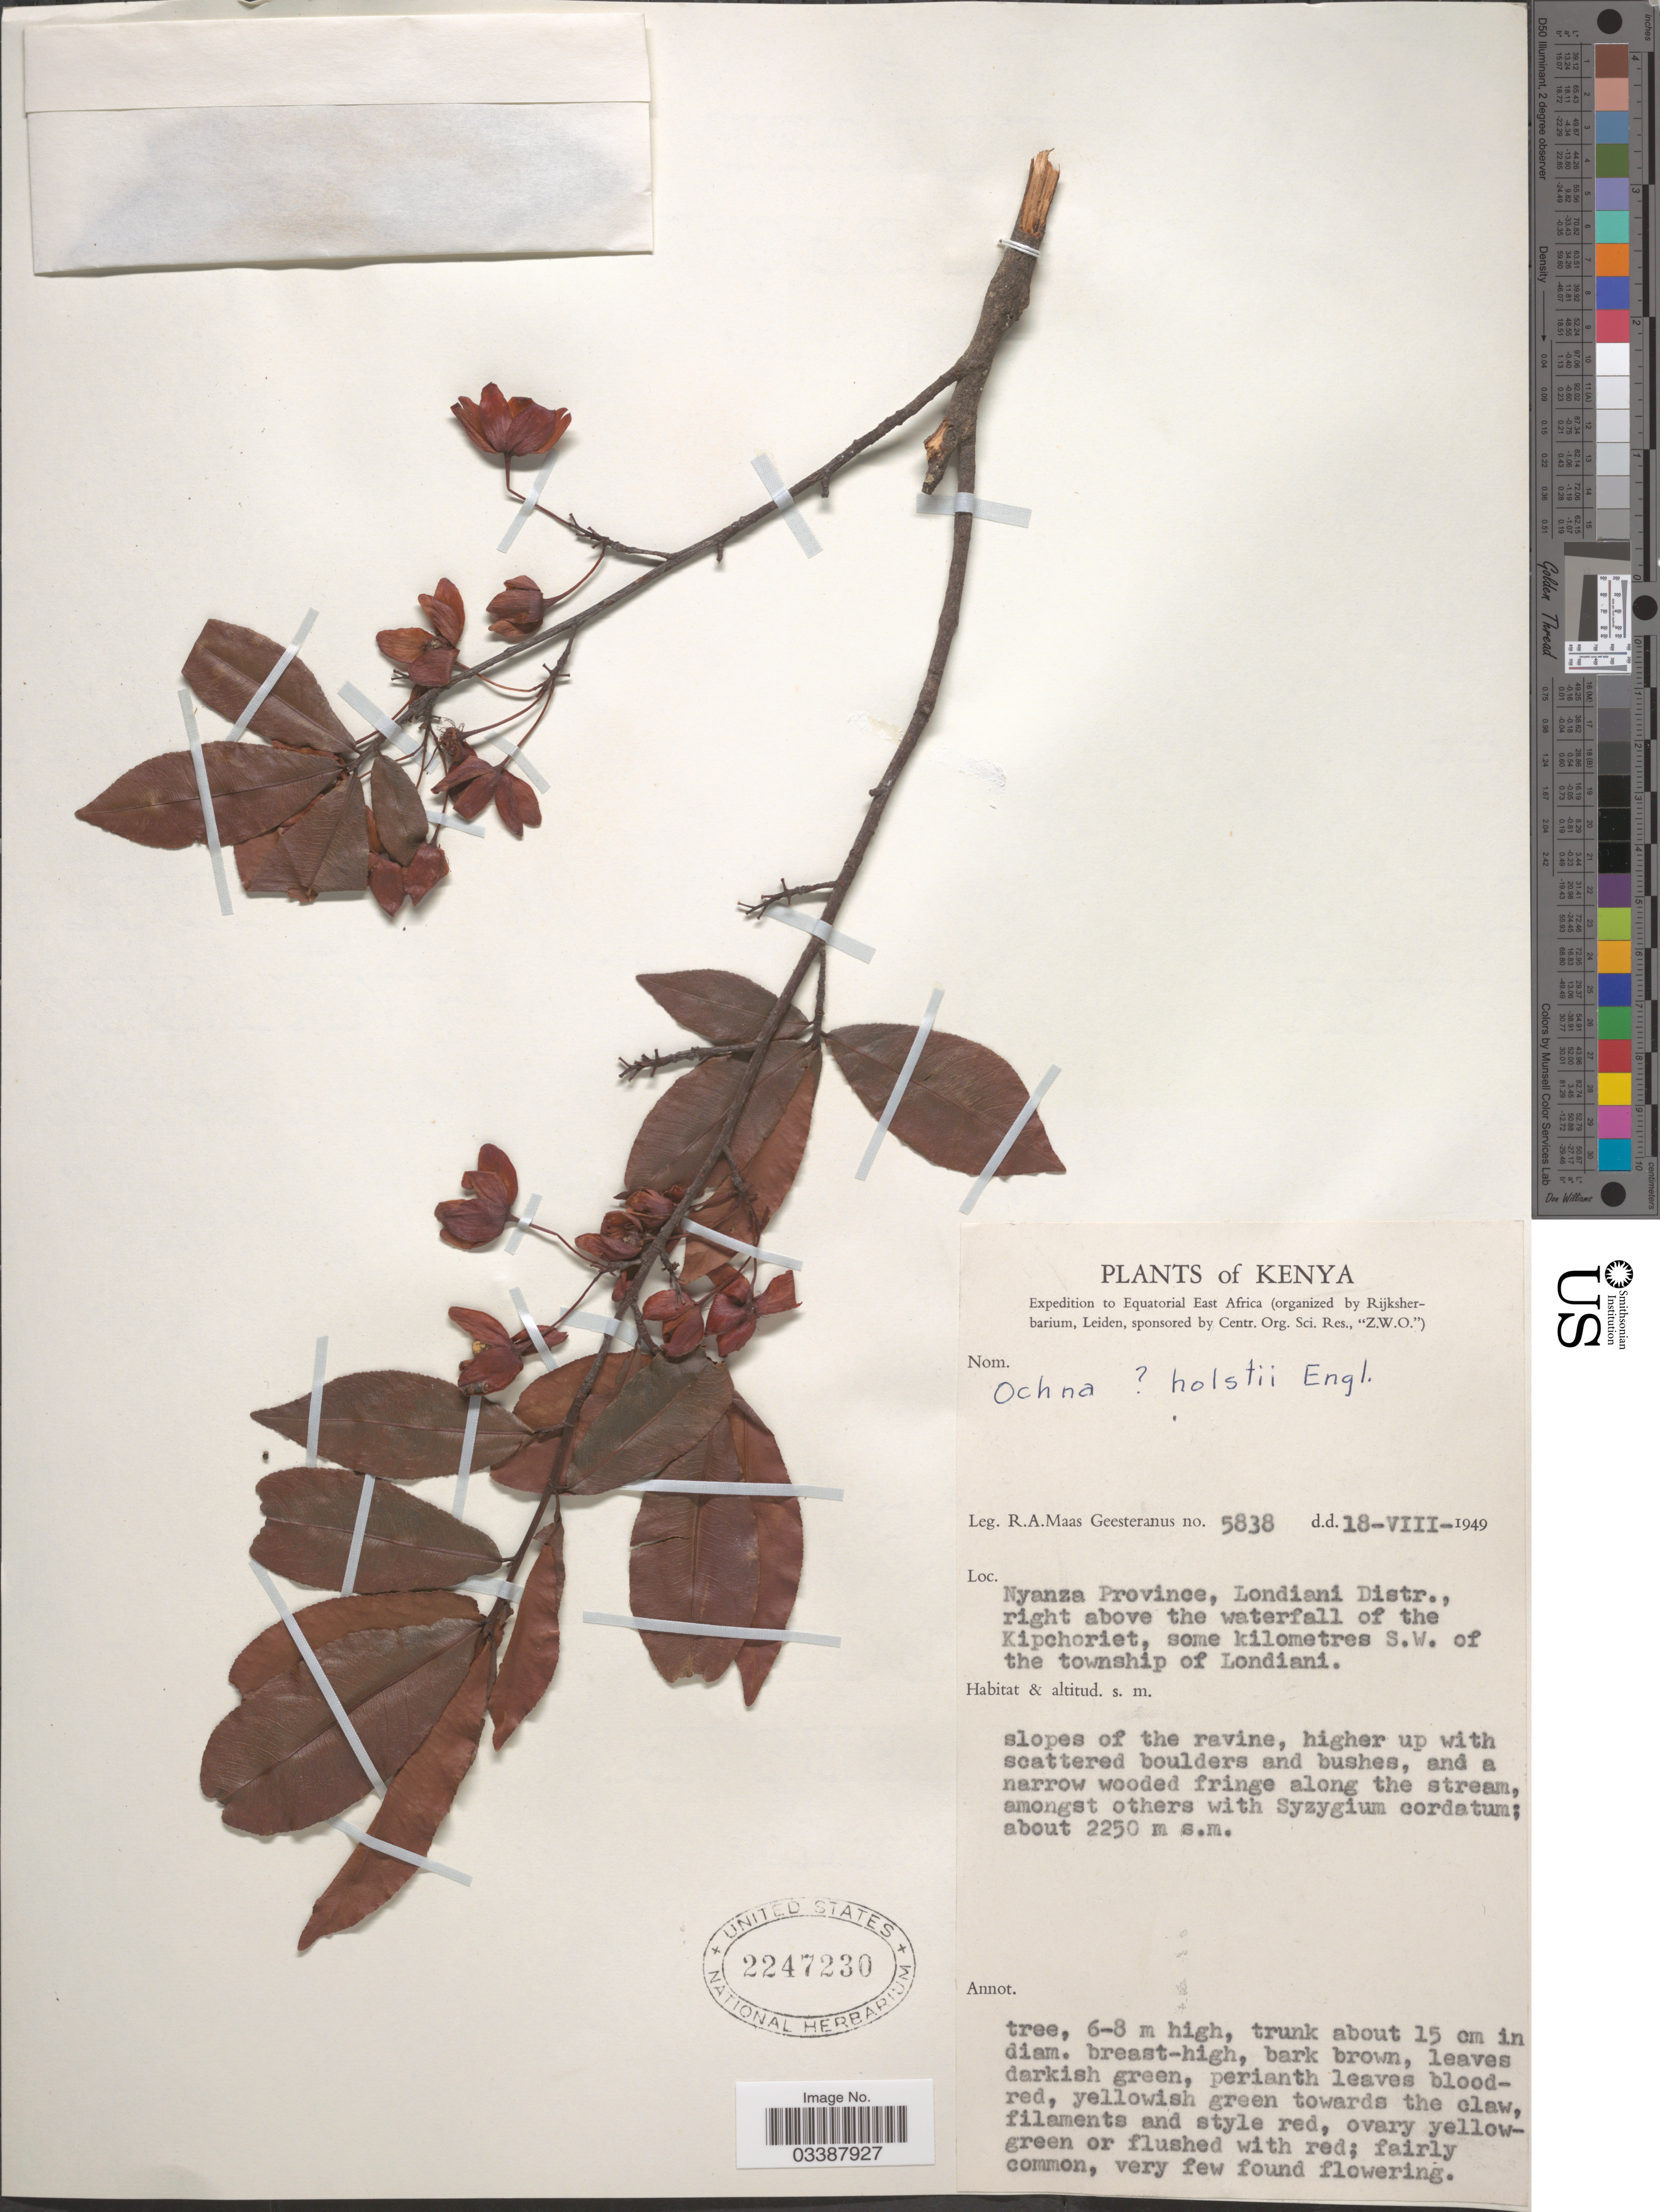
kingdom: Plantae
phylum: Tracheophyta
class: Magnoliopsida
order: Malpighiales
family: Ochnaceae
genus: Ochna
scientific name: Ochna holstii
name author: Engl.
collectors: R. A. Maas Geesteranus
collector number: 5838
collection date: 1949-08-18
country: Kenya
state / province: Kericho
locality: Equatorial East Africa. Nyanza Province, Londiani Distr., right above the waterfall of the Kipchoriet, some kilometres S.W. of the township of Londiani.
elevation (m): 2250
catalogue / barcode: US 2247230